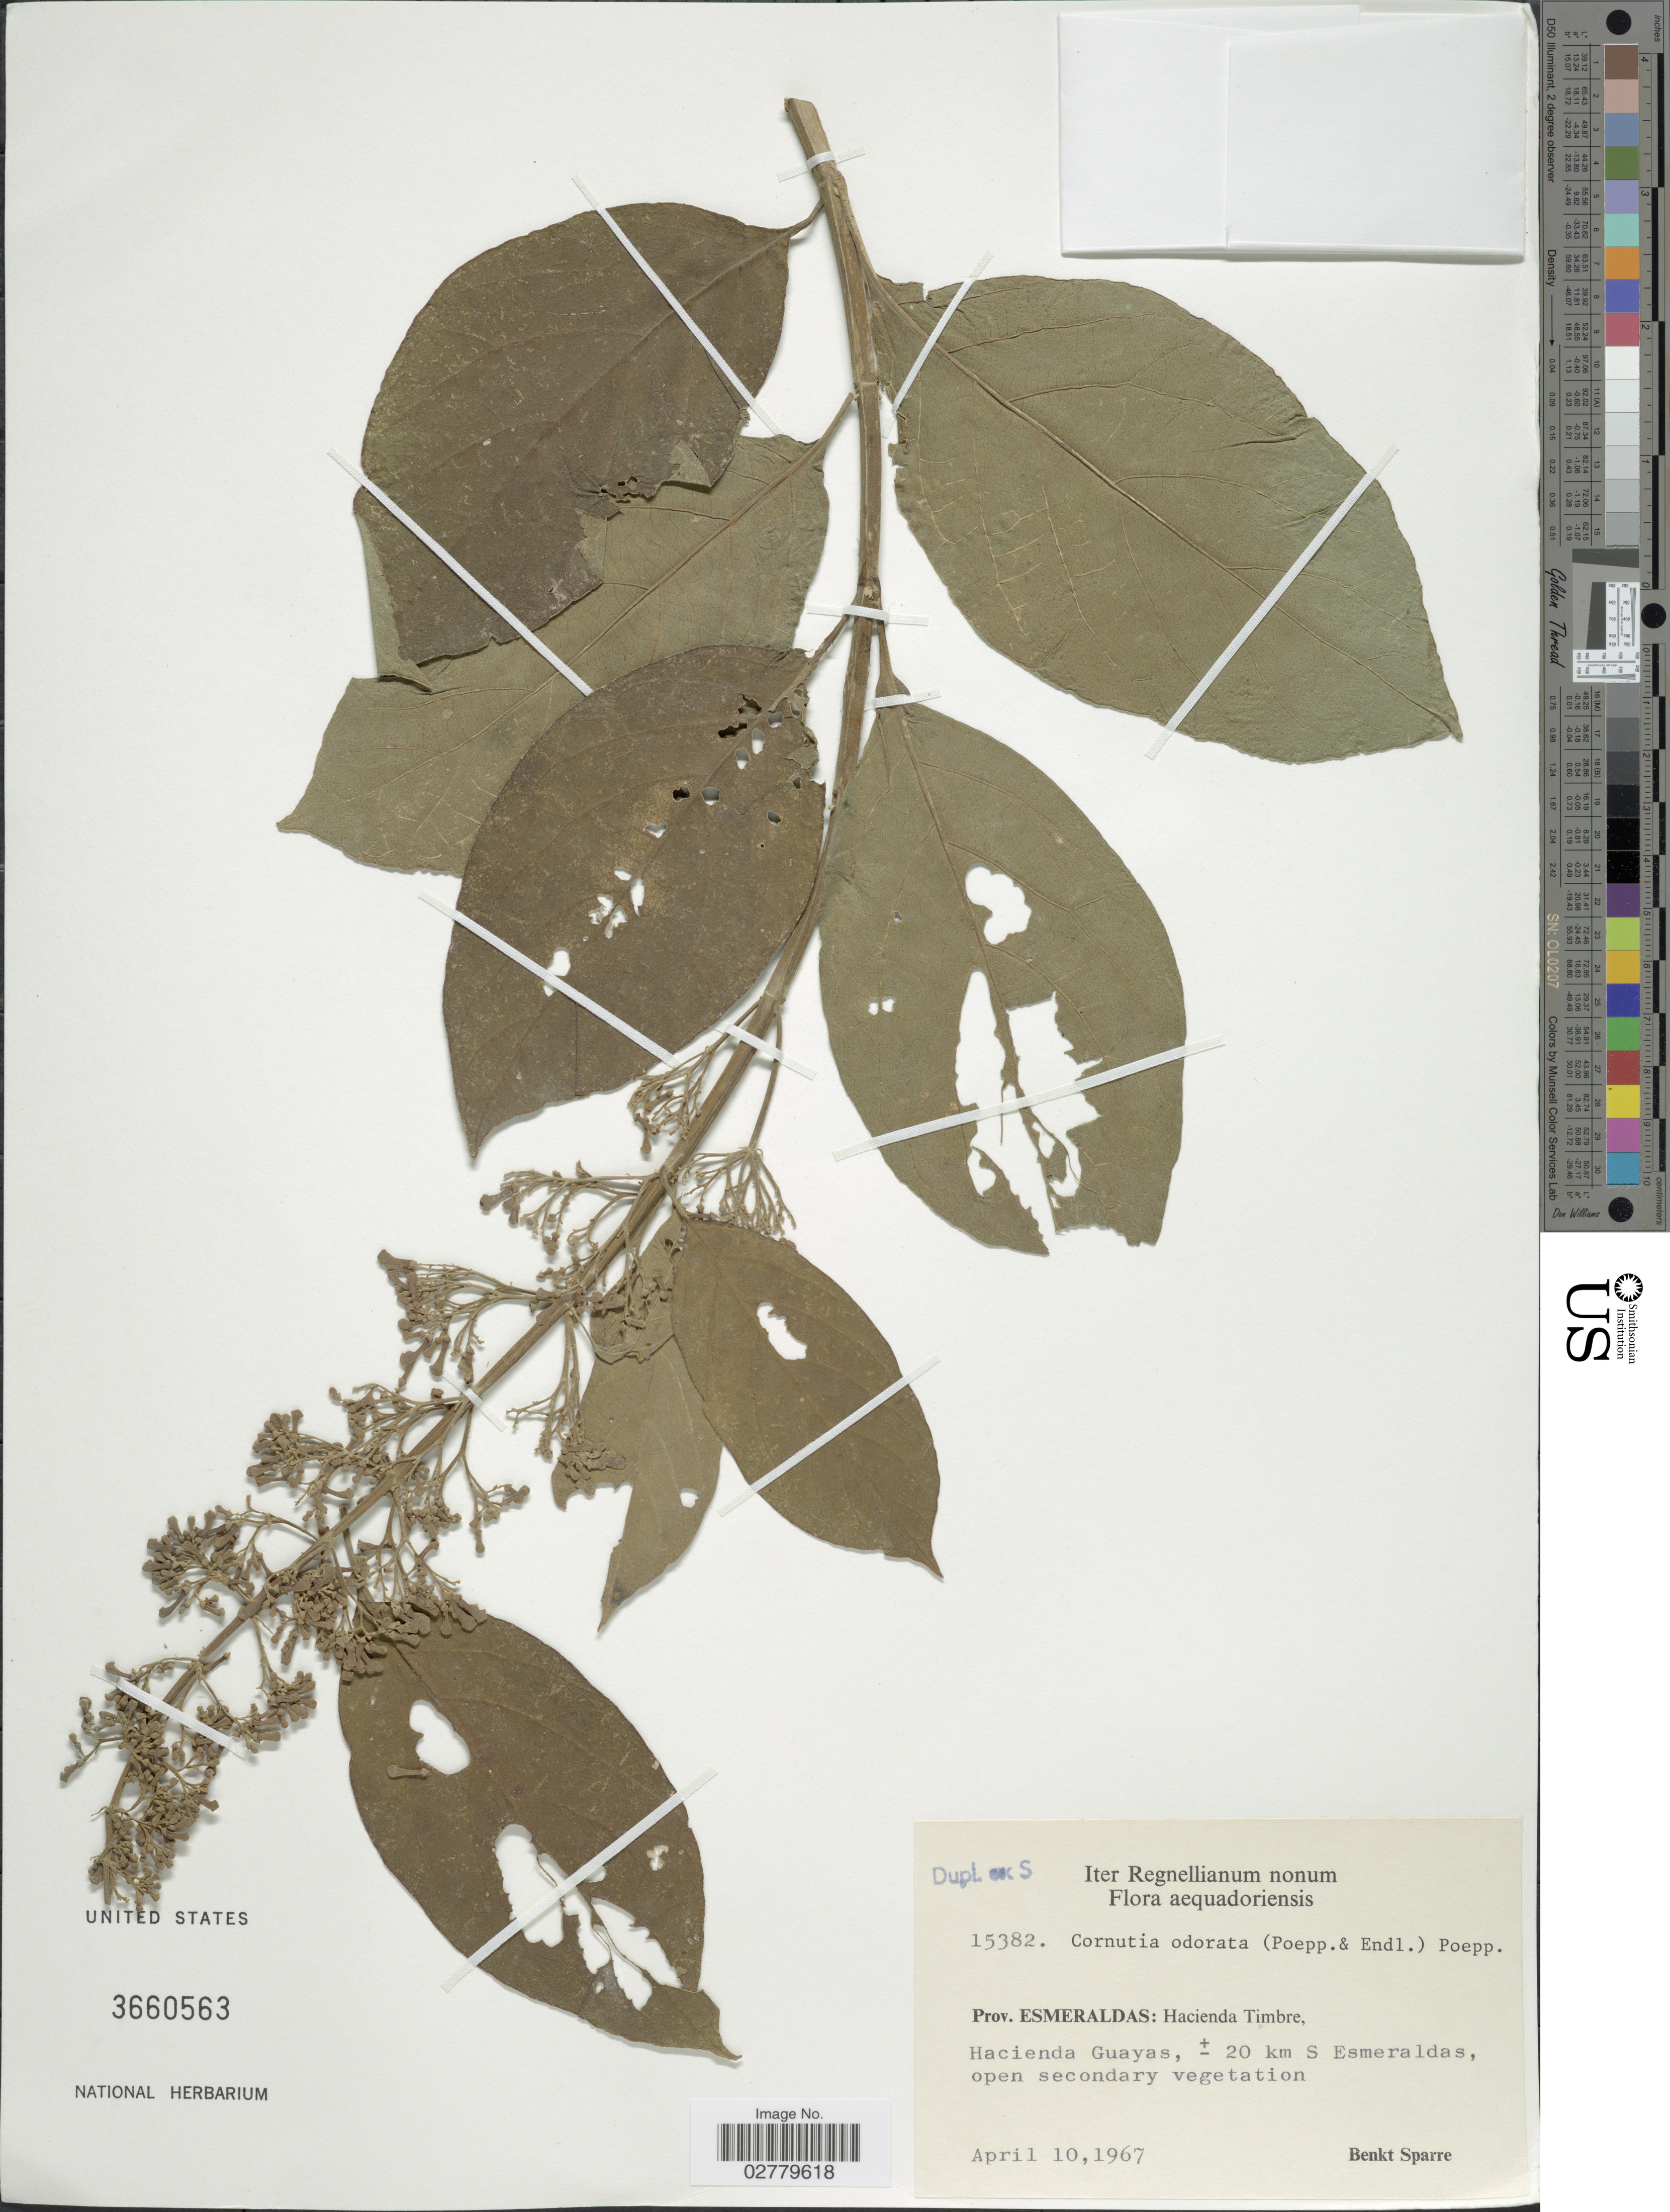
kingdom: Plantae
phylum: Tracheophyta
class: Magnoliopsida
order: Lamiales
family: Lamiaceae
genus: Cornutia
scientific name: Cornutia odorata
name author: (Poepp.) Schauer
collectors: B. Sparre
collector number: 15382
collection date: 1967-04-10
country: Ecuador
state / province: Esmeraldas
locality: Hacienda Timbre, Hacienda Guayas, ± 20 km S Esmeraldas.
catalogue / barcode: US 3660563